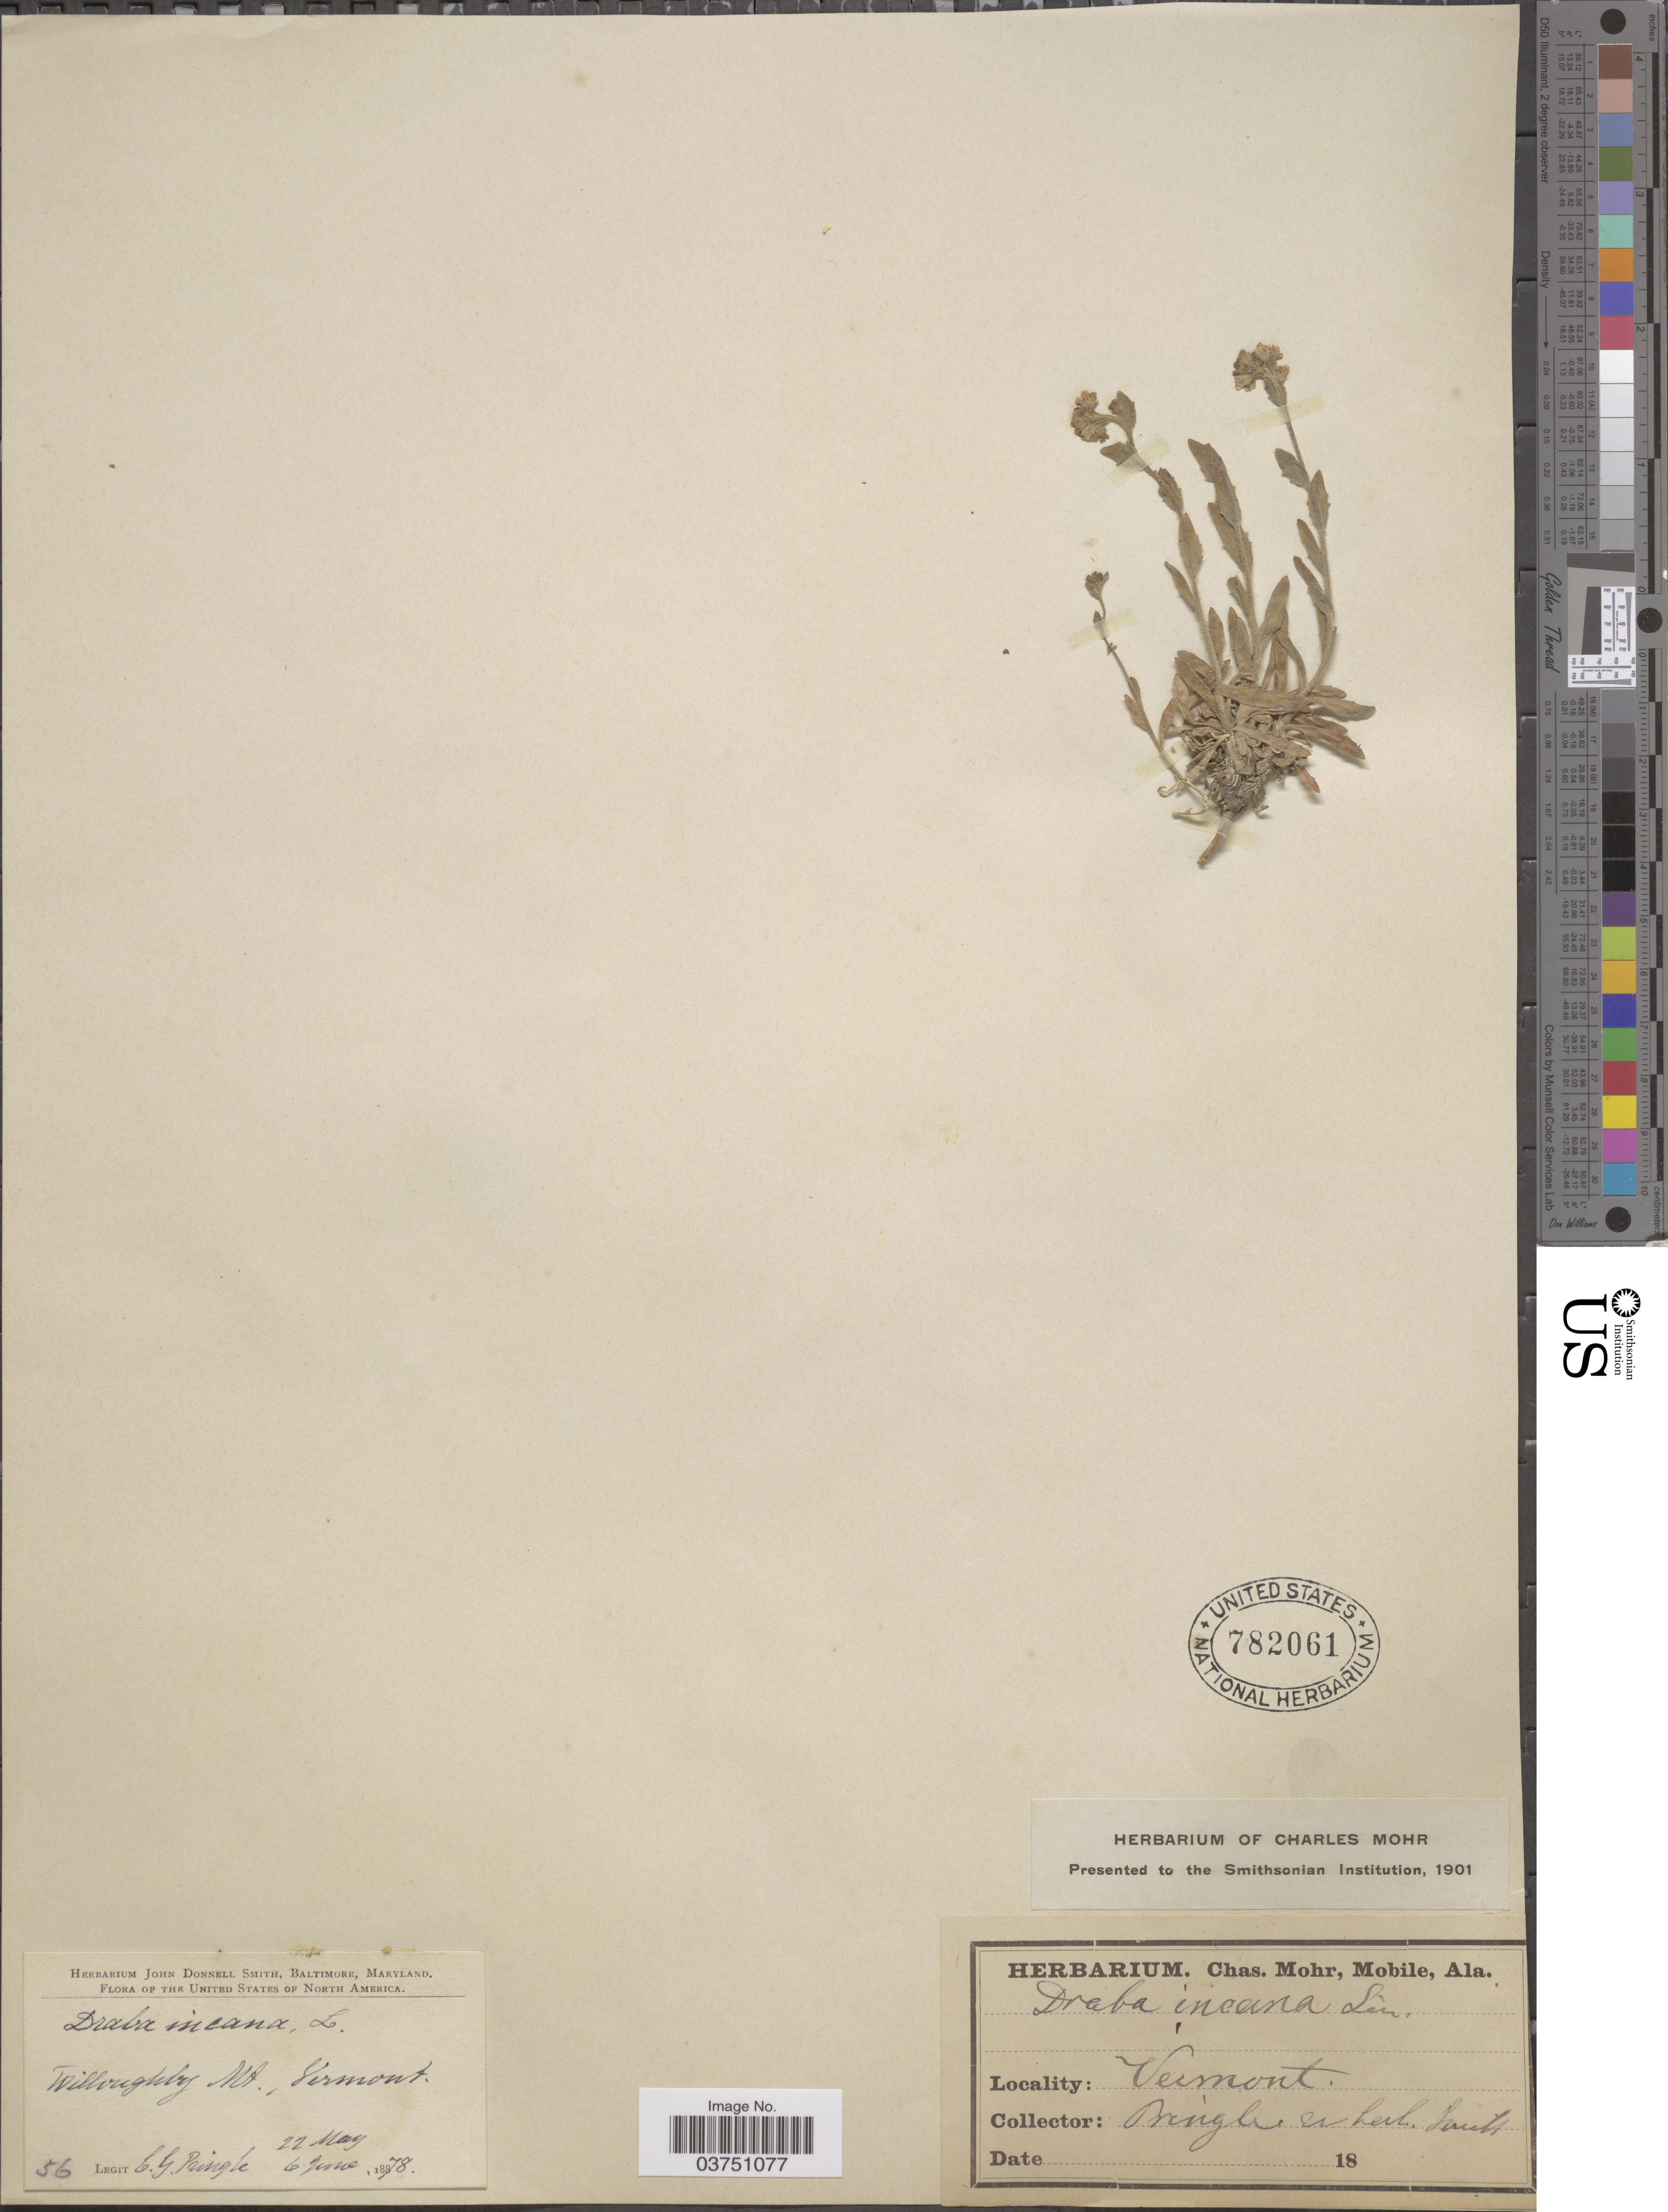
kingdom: Plantae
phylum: Tracheophyta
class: Magnoliopsida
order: Brassicales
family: Brassicaceae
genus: Draba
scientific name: Draba cana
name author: Rydb.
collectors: C. G. Pringle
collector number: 56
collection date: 1878-05-22/1878-06-06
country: United States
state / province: Vermont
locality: Willoughby Mt.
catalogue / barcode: US 782061